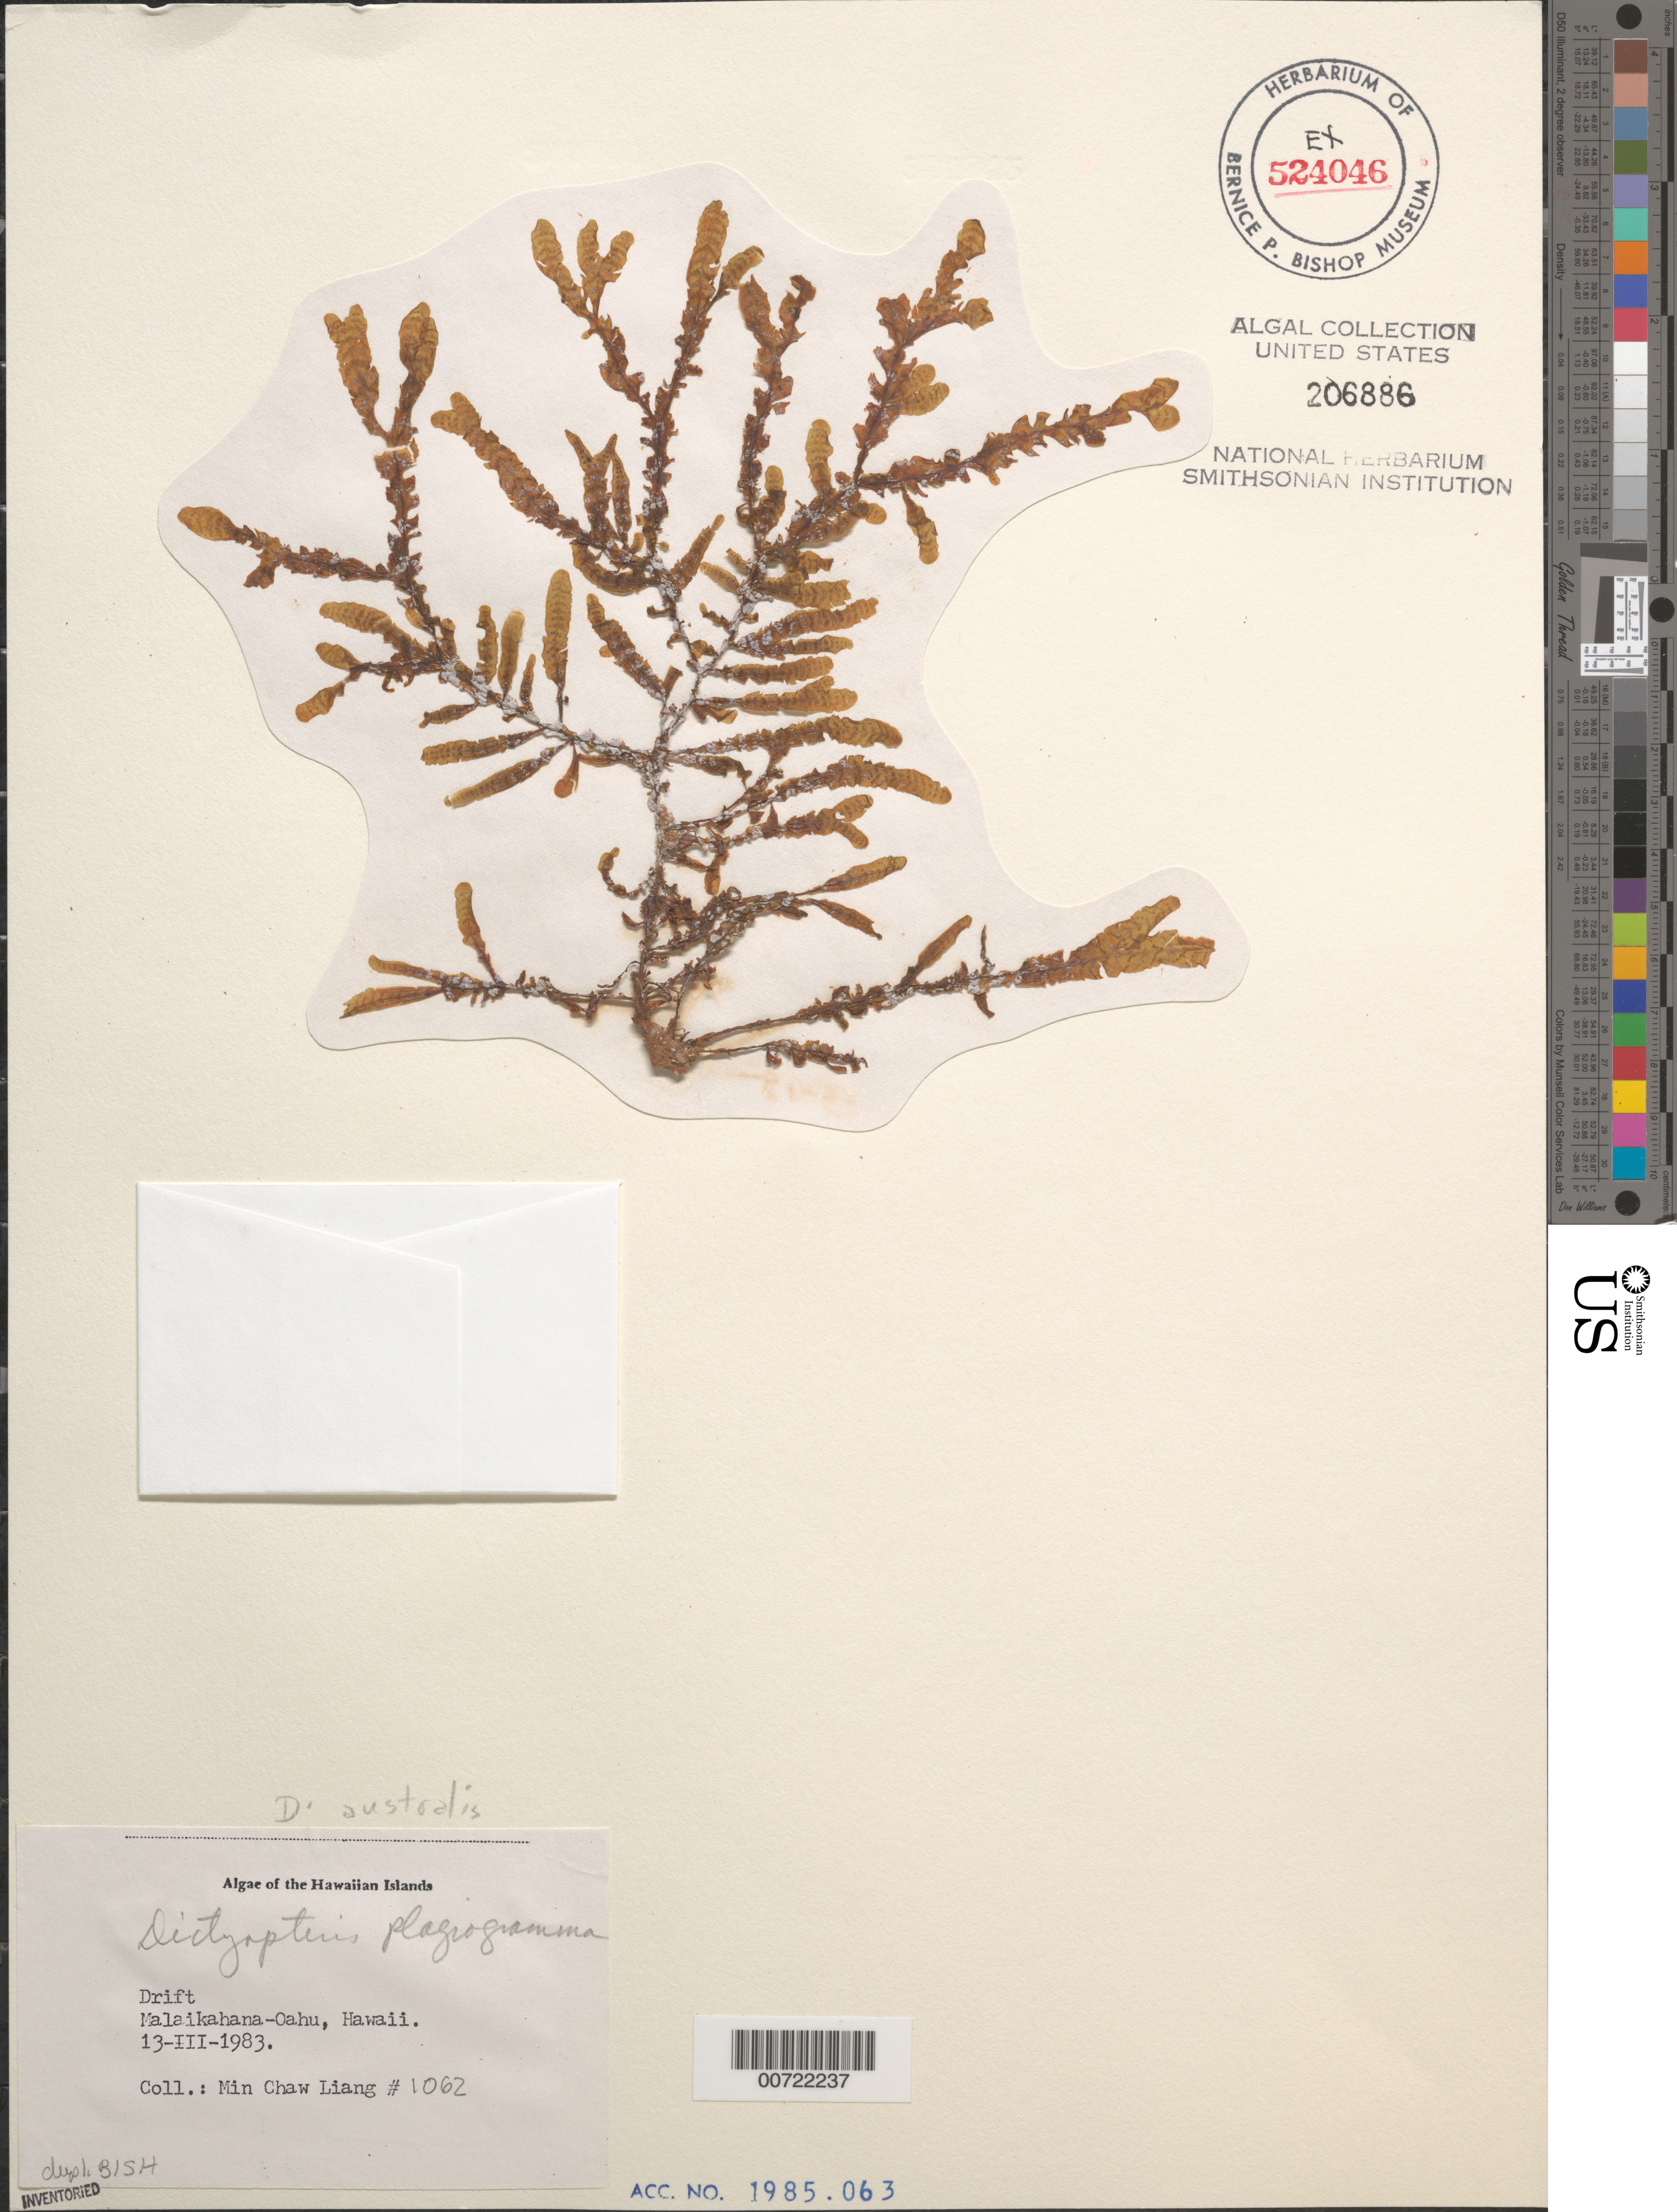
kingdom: Chromista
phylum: Ochrophyta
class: Phaeophyceae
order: Dictyotales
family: Dictyotaceae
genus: Dictyopteris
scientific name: Dictyopteris australis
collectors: M. Liang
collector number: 1062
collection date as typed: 13 Mar 1983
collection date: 1983-03-13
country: United States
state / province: Hawaii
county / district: Honolulu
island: Oahu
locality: Malaikahana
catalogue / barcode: US 206886